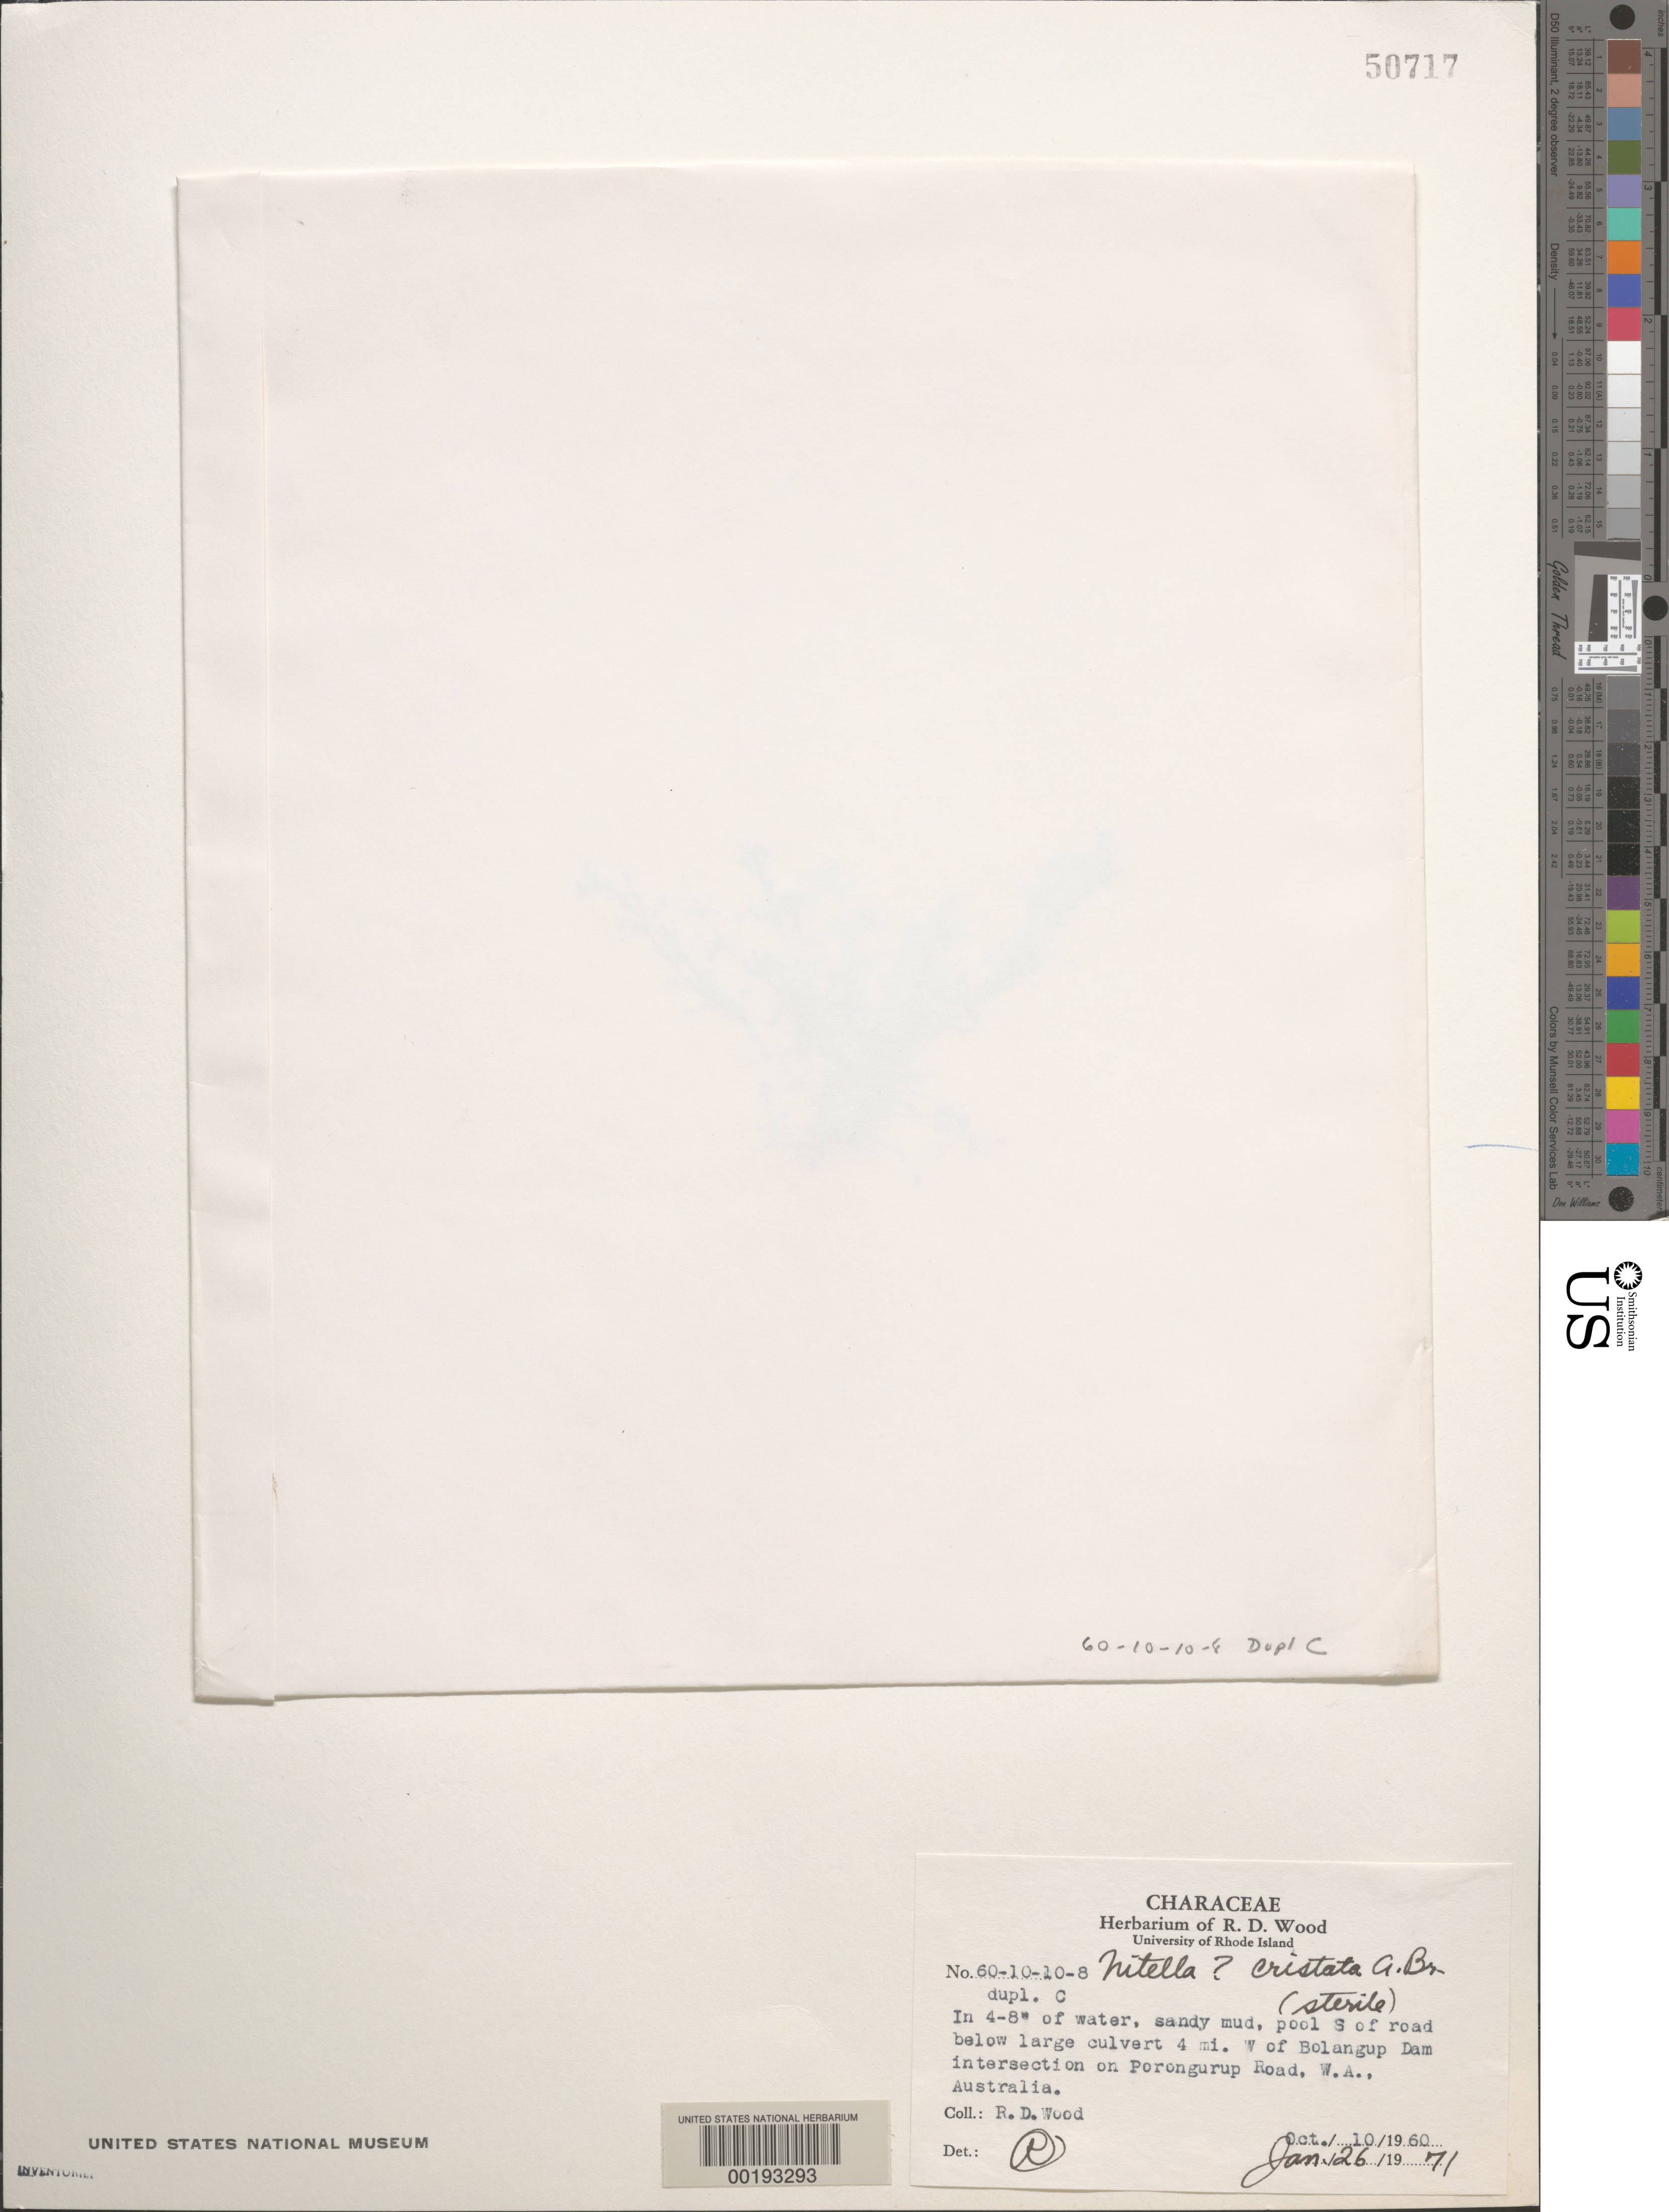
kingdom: Plantae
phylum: Charophyta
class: Charophyceae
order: Charales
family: Characeae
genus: Nitella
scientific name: Nitella cristata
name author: A. Braun in Schltdl.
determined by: Wood, R. D.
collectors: R. Wood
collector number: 60-10-10-8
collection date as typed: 10 Oct 1960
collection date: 1960-10-10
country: Australia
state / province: Western Australia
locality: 4 miles west of bolangup dam-porongurup road junction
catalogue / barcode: US 50717